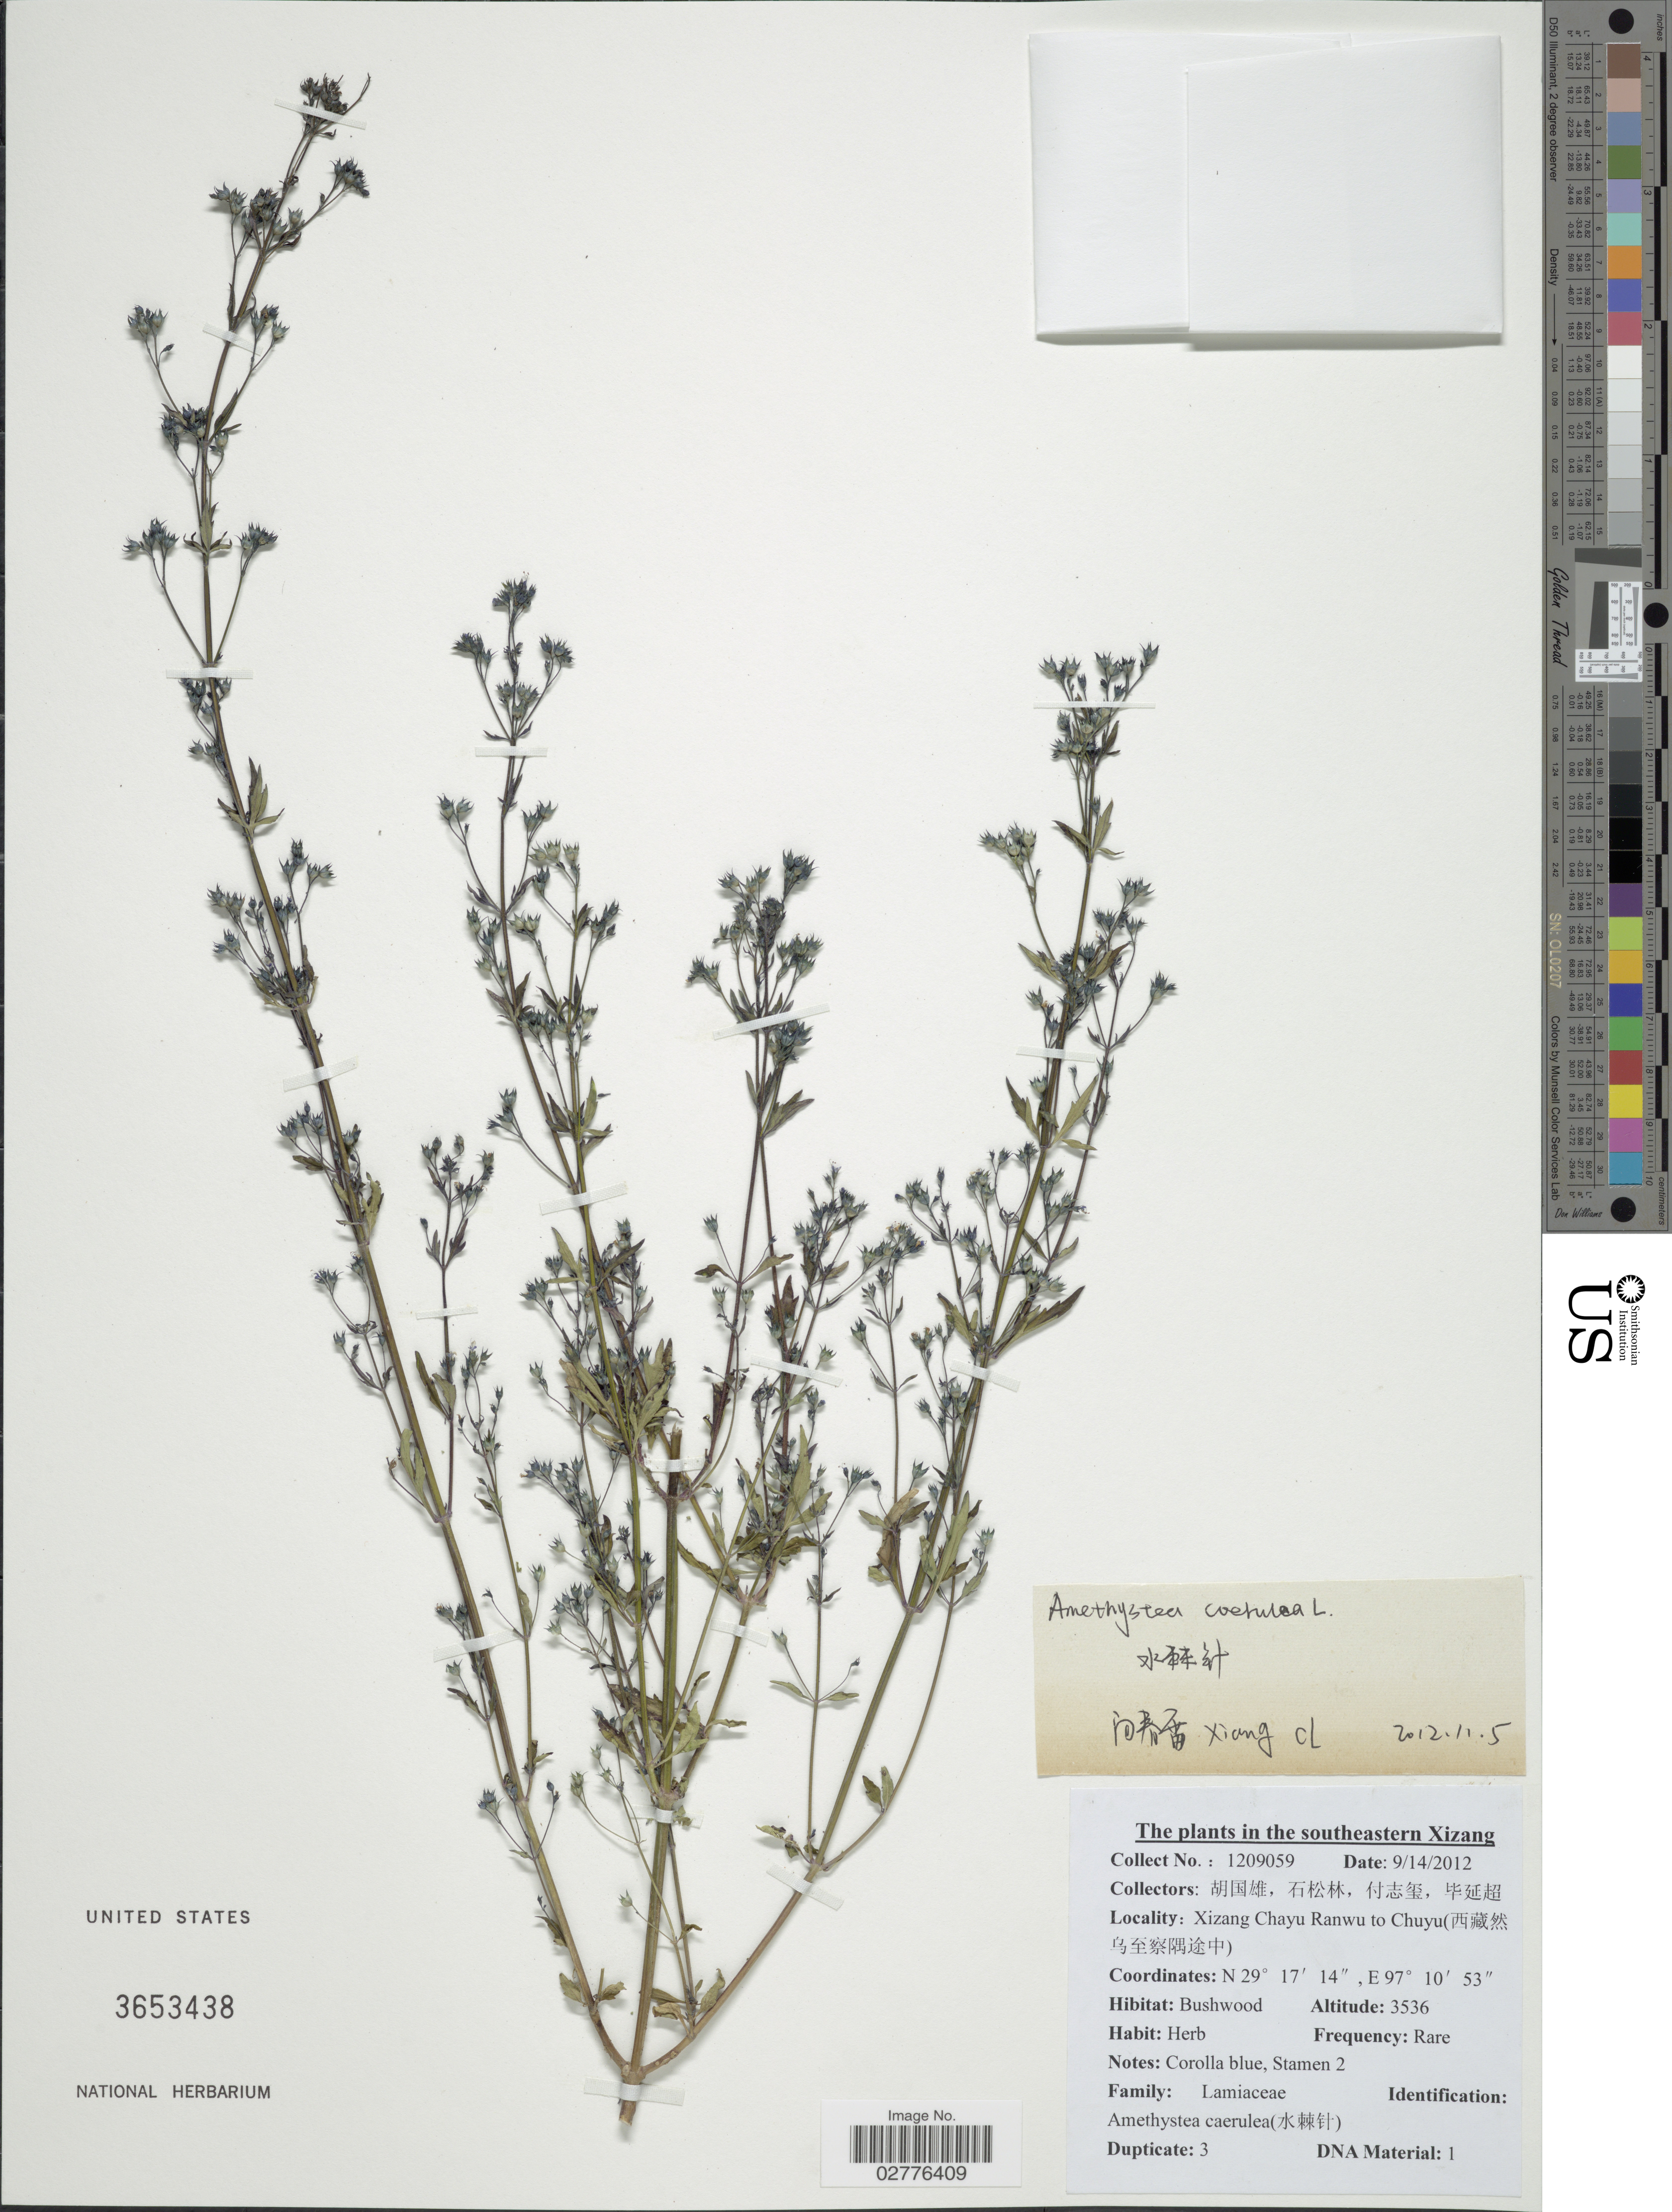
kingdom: Plantae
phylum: Tracheophyta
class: Magnoliopsida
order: Lamiales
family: Lamiaceae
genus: Amethystea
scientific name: Amethystea caerulea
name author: L.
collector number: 1209059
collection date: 2012-09-14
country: China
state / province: Xizang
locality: Southeastern Xizang. Xizang Chayu Ranwu to Chuyu. (X)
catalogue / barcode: US 3653438